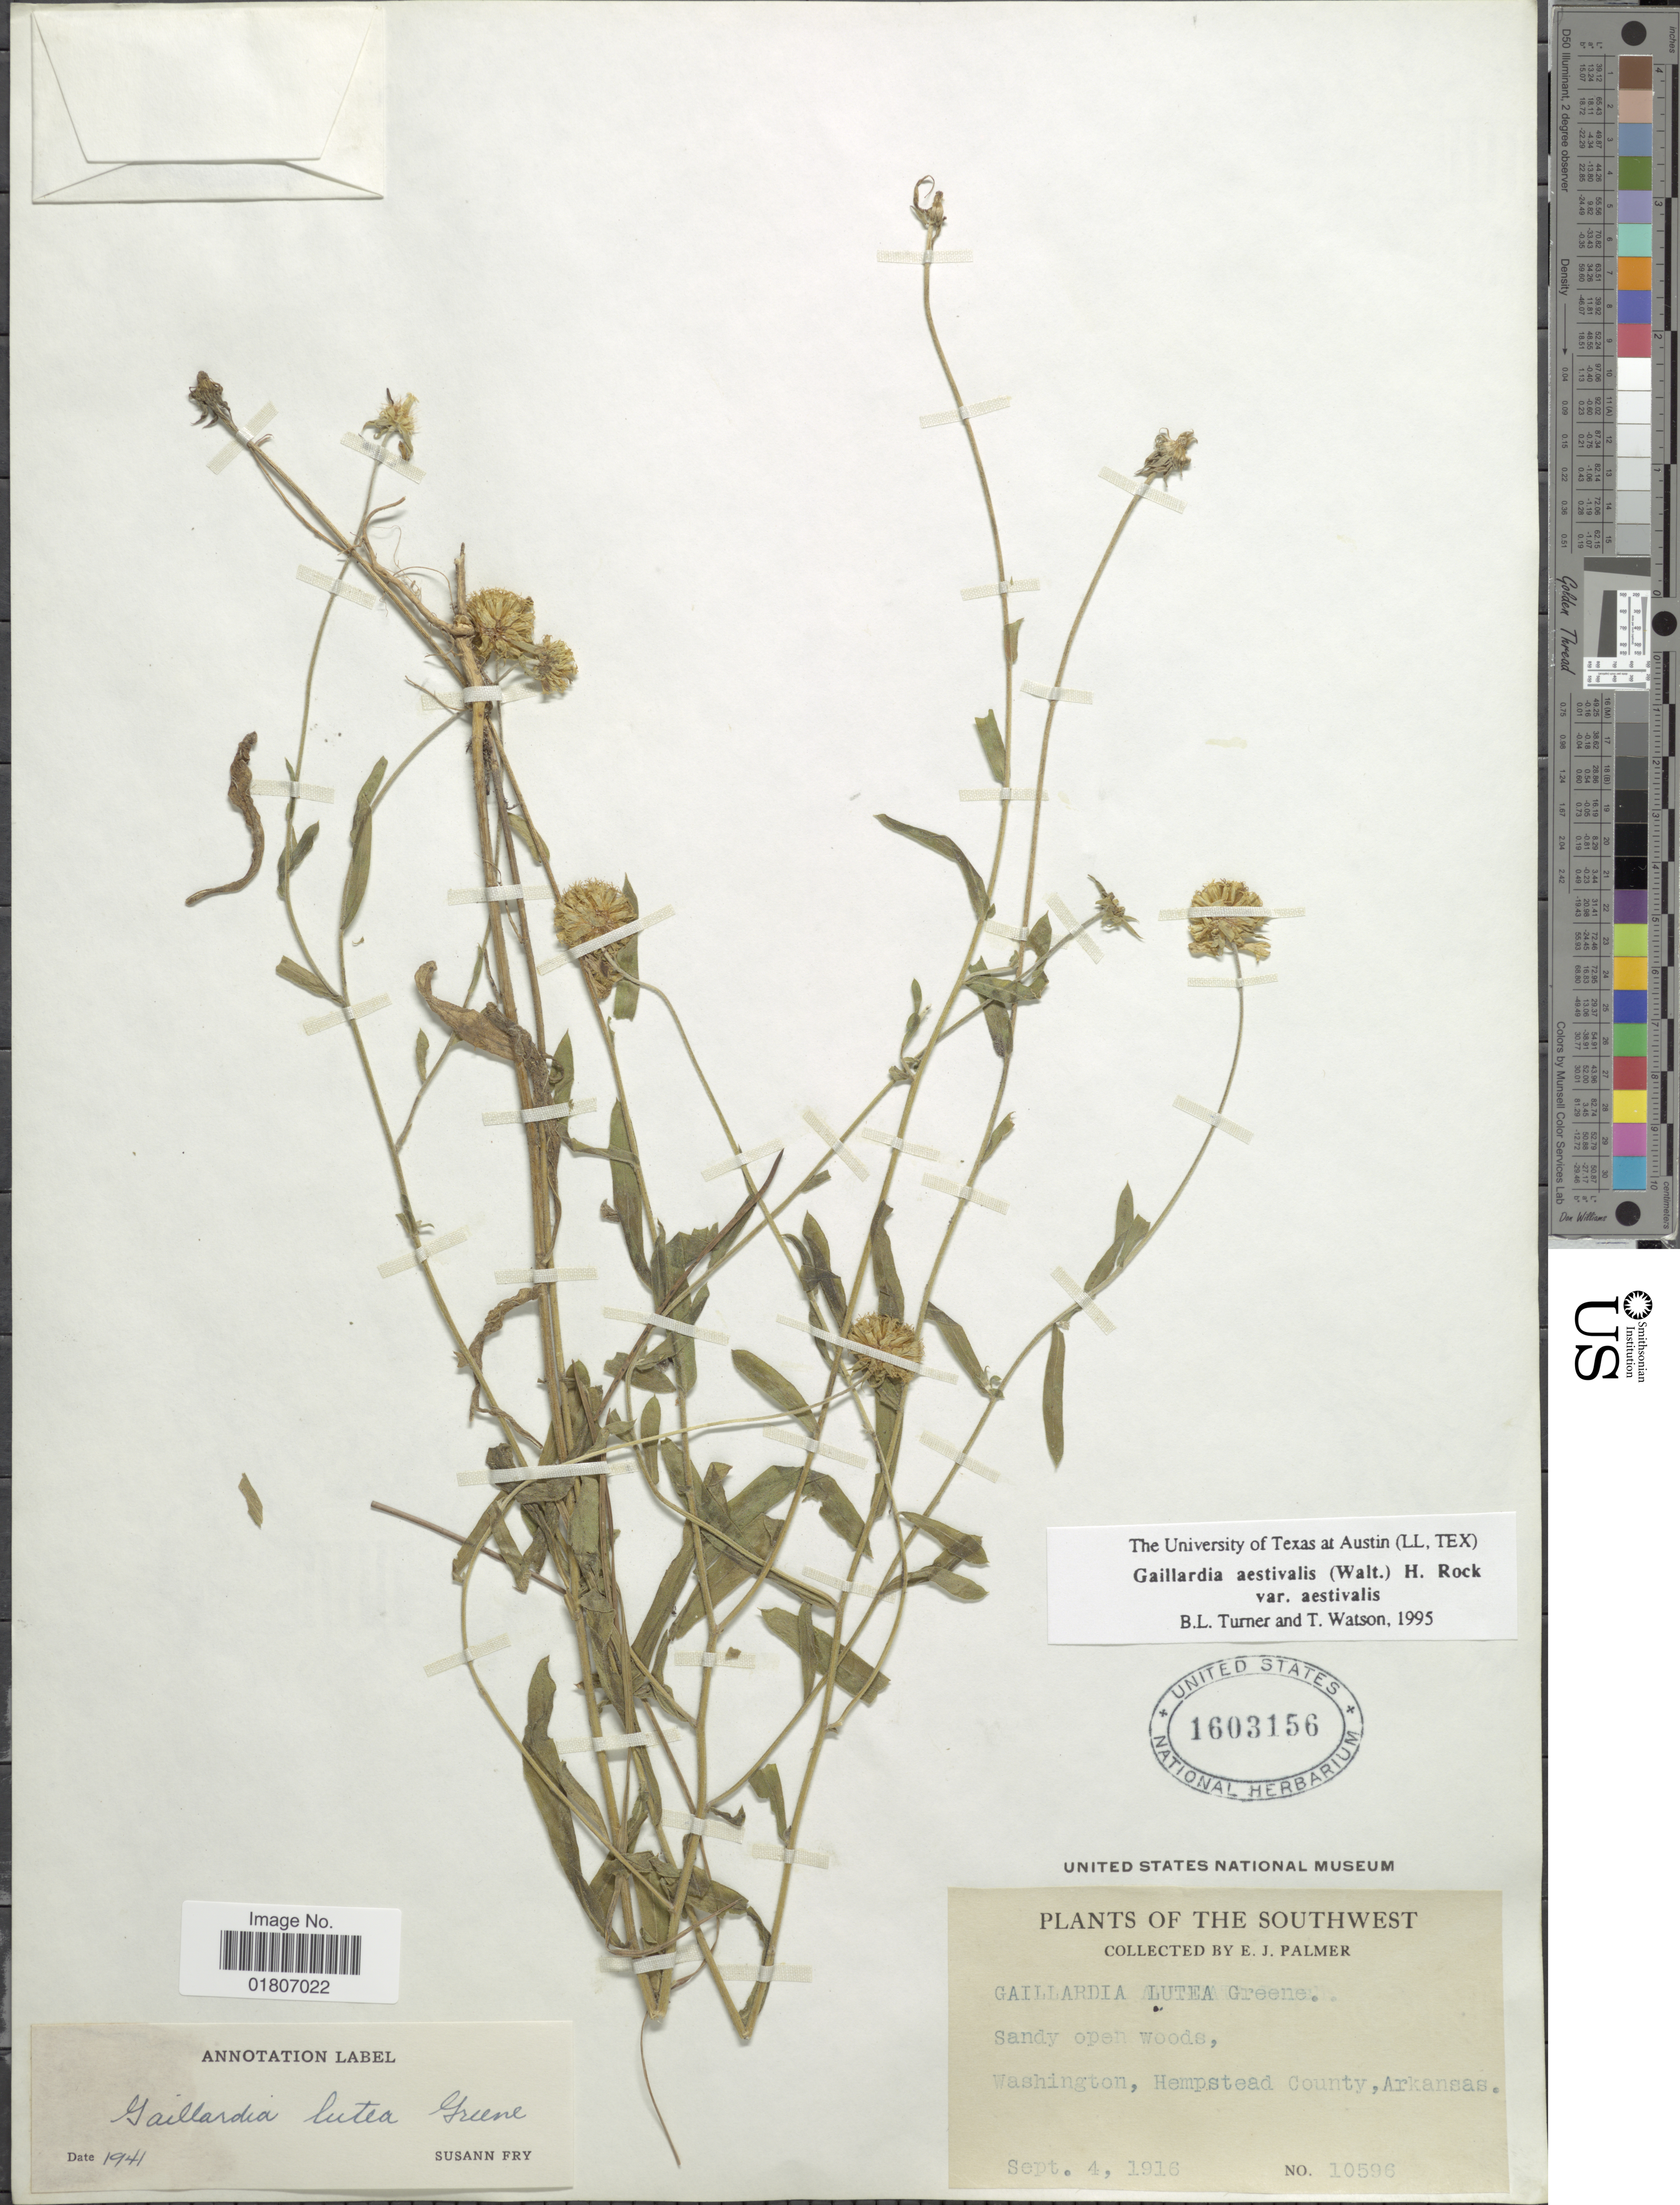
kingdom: Plantae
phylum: Tracheophyta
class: Magnoliopsida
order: Asterales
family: Asteraceae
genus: Gaillardia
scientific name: Gaillardia aestivalis var. aestivalis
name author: (Walter) H. Rock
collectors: E. J. Palmer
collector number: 10596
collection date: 1916-09-04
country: United States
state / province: Arkansas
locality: Washington, Hempstead County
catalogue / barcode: US 1603156